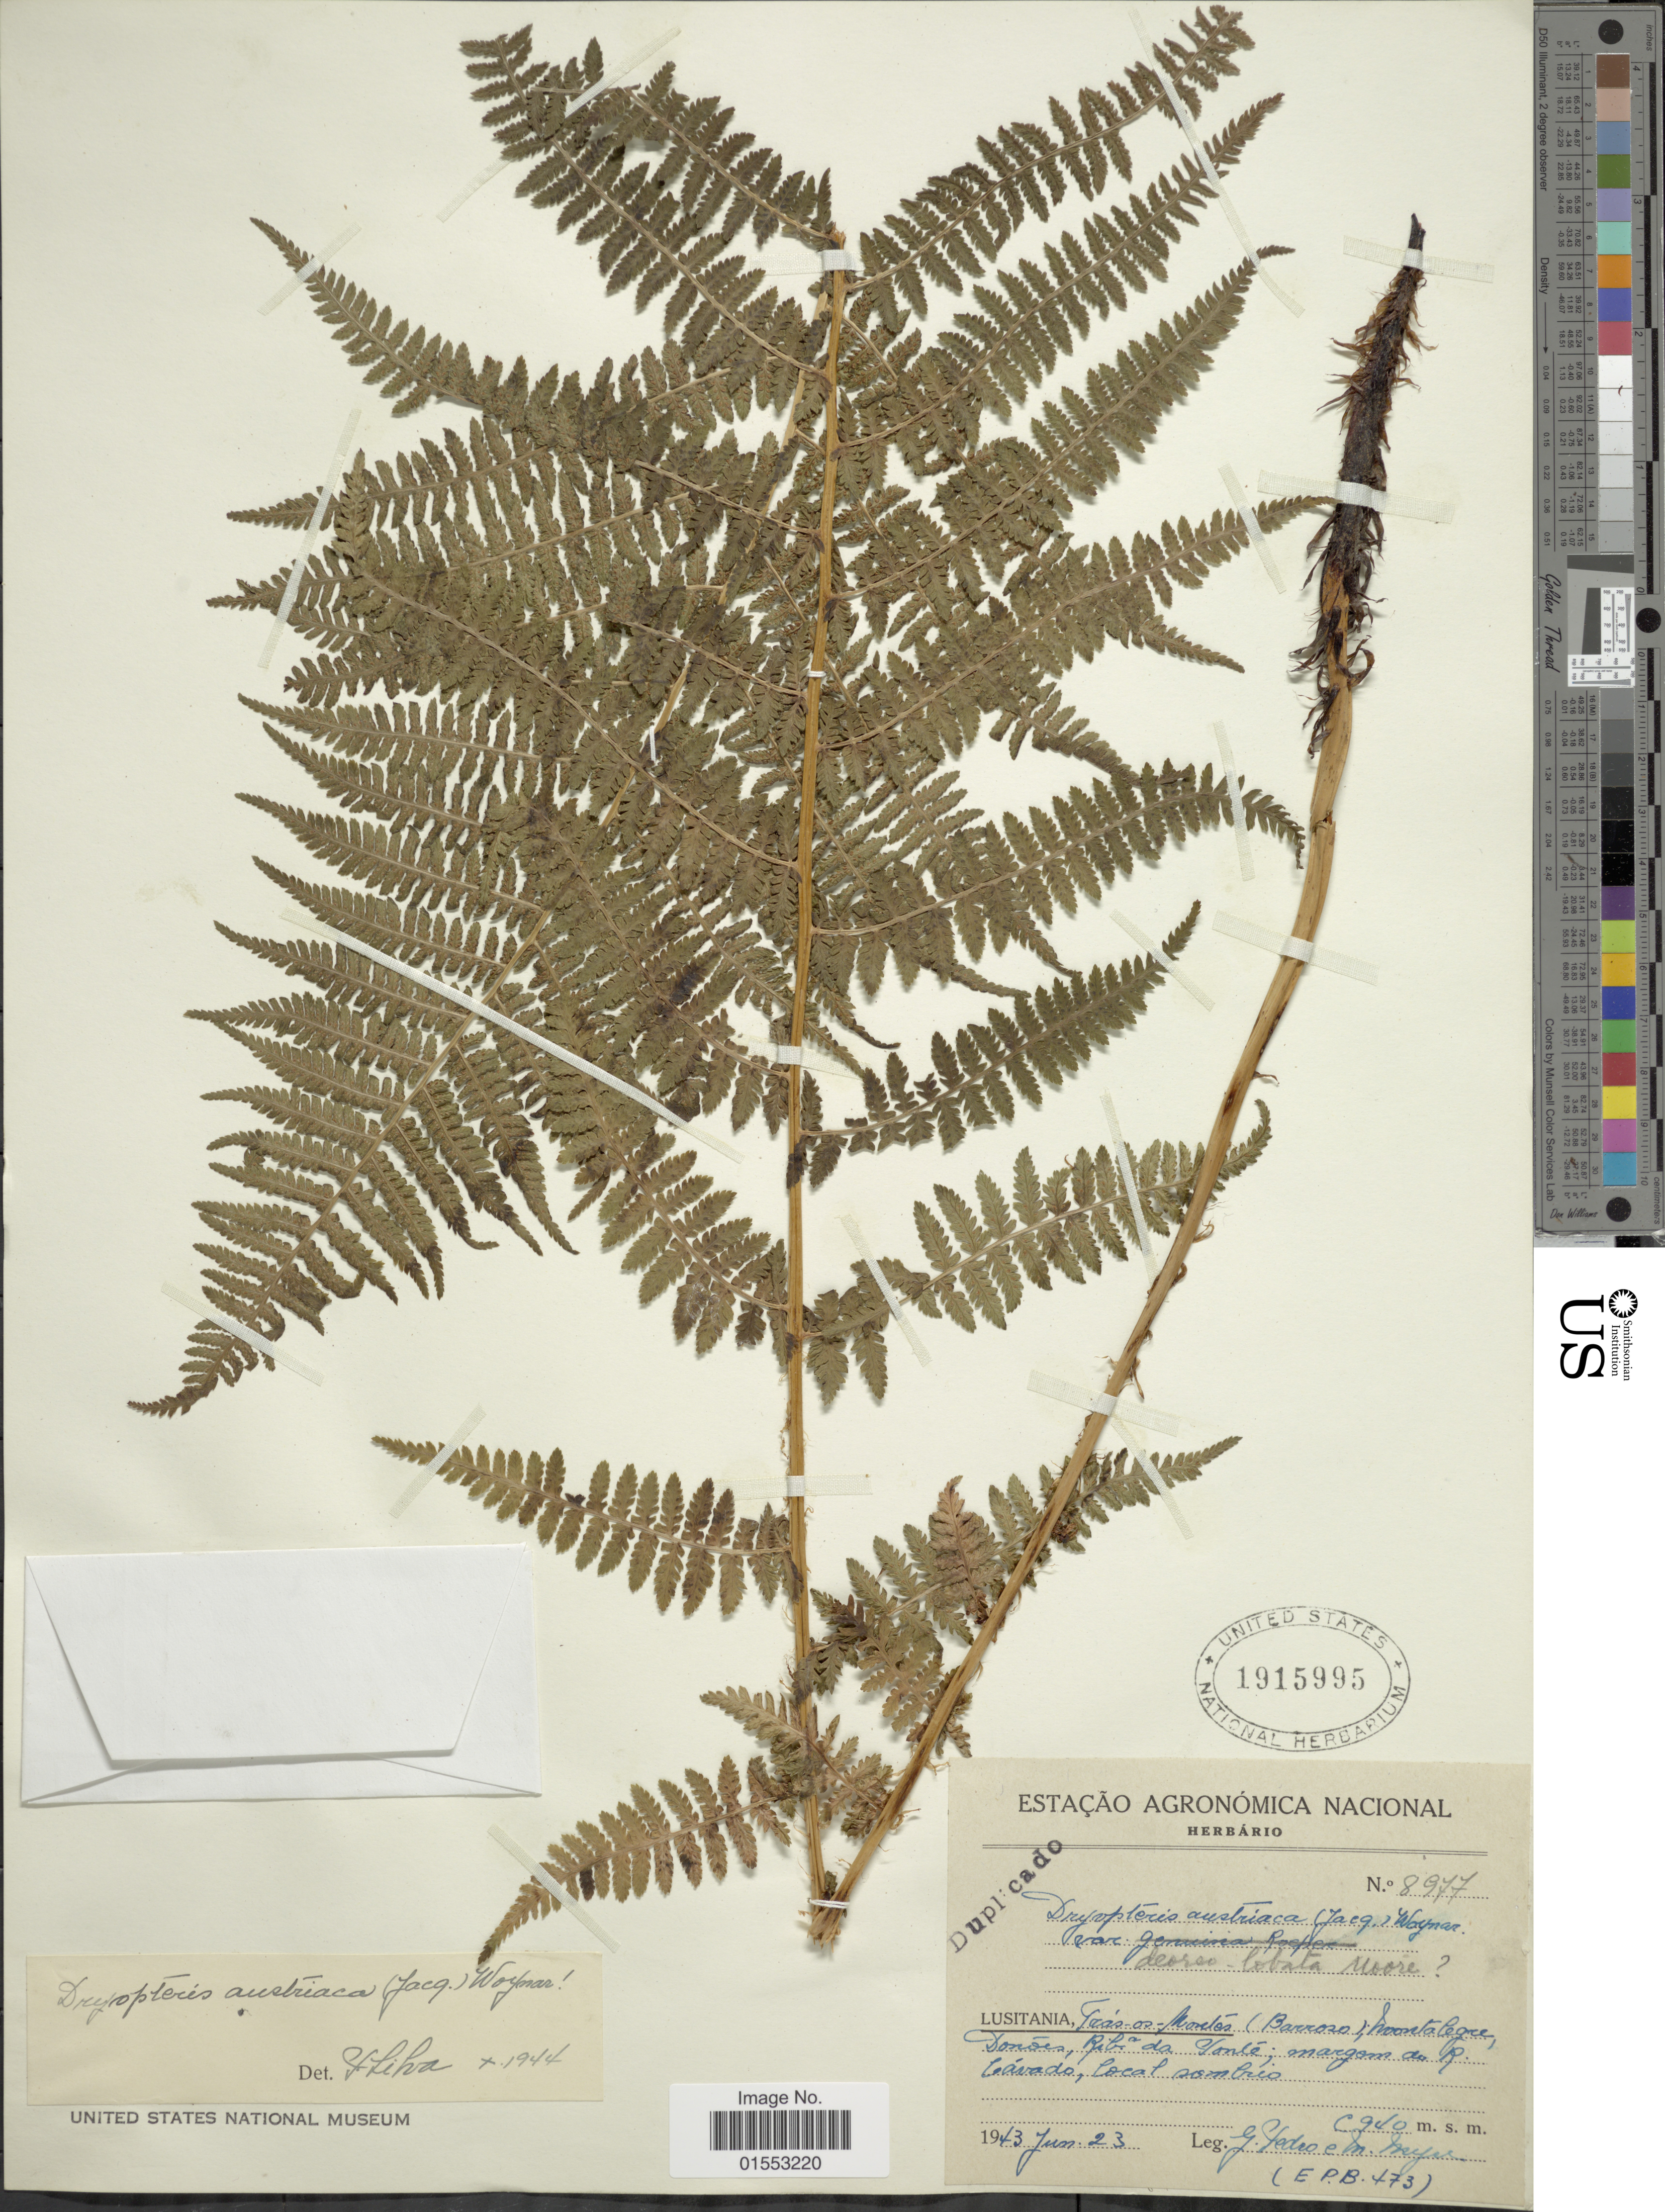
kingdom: Plantae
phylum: Tracheophyta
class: Polypodiopsida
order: Polypodiales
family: Dryopteridaceae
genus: Dryopteris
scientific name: Dryopteris dilatata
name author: (Hoffm.) A. Gray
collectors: G. Gedro & M. Meyer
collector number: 8977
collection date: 1943-06-23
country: Portugal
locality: Lusitania: Tras-os-montea (Barros) monta legre donves ribida da monte, margom dy R cavado, local smabrio [interpreted]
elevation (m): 940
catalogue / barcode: US 1915995